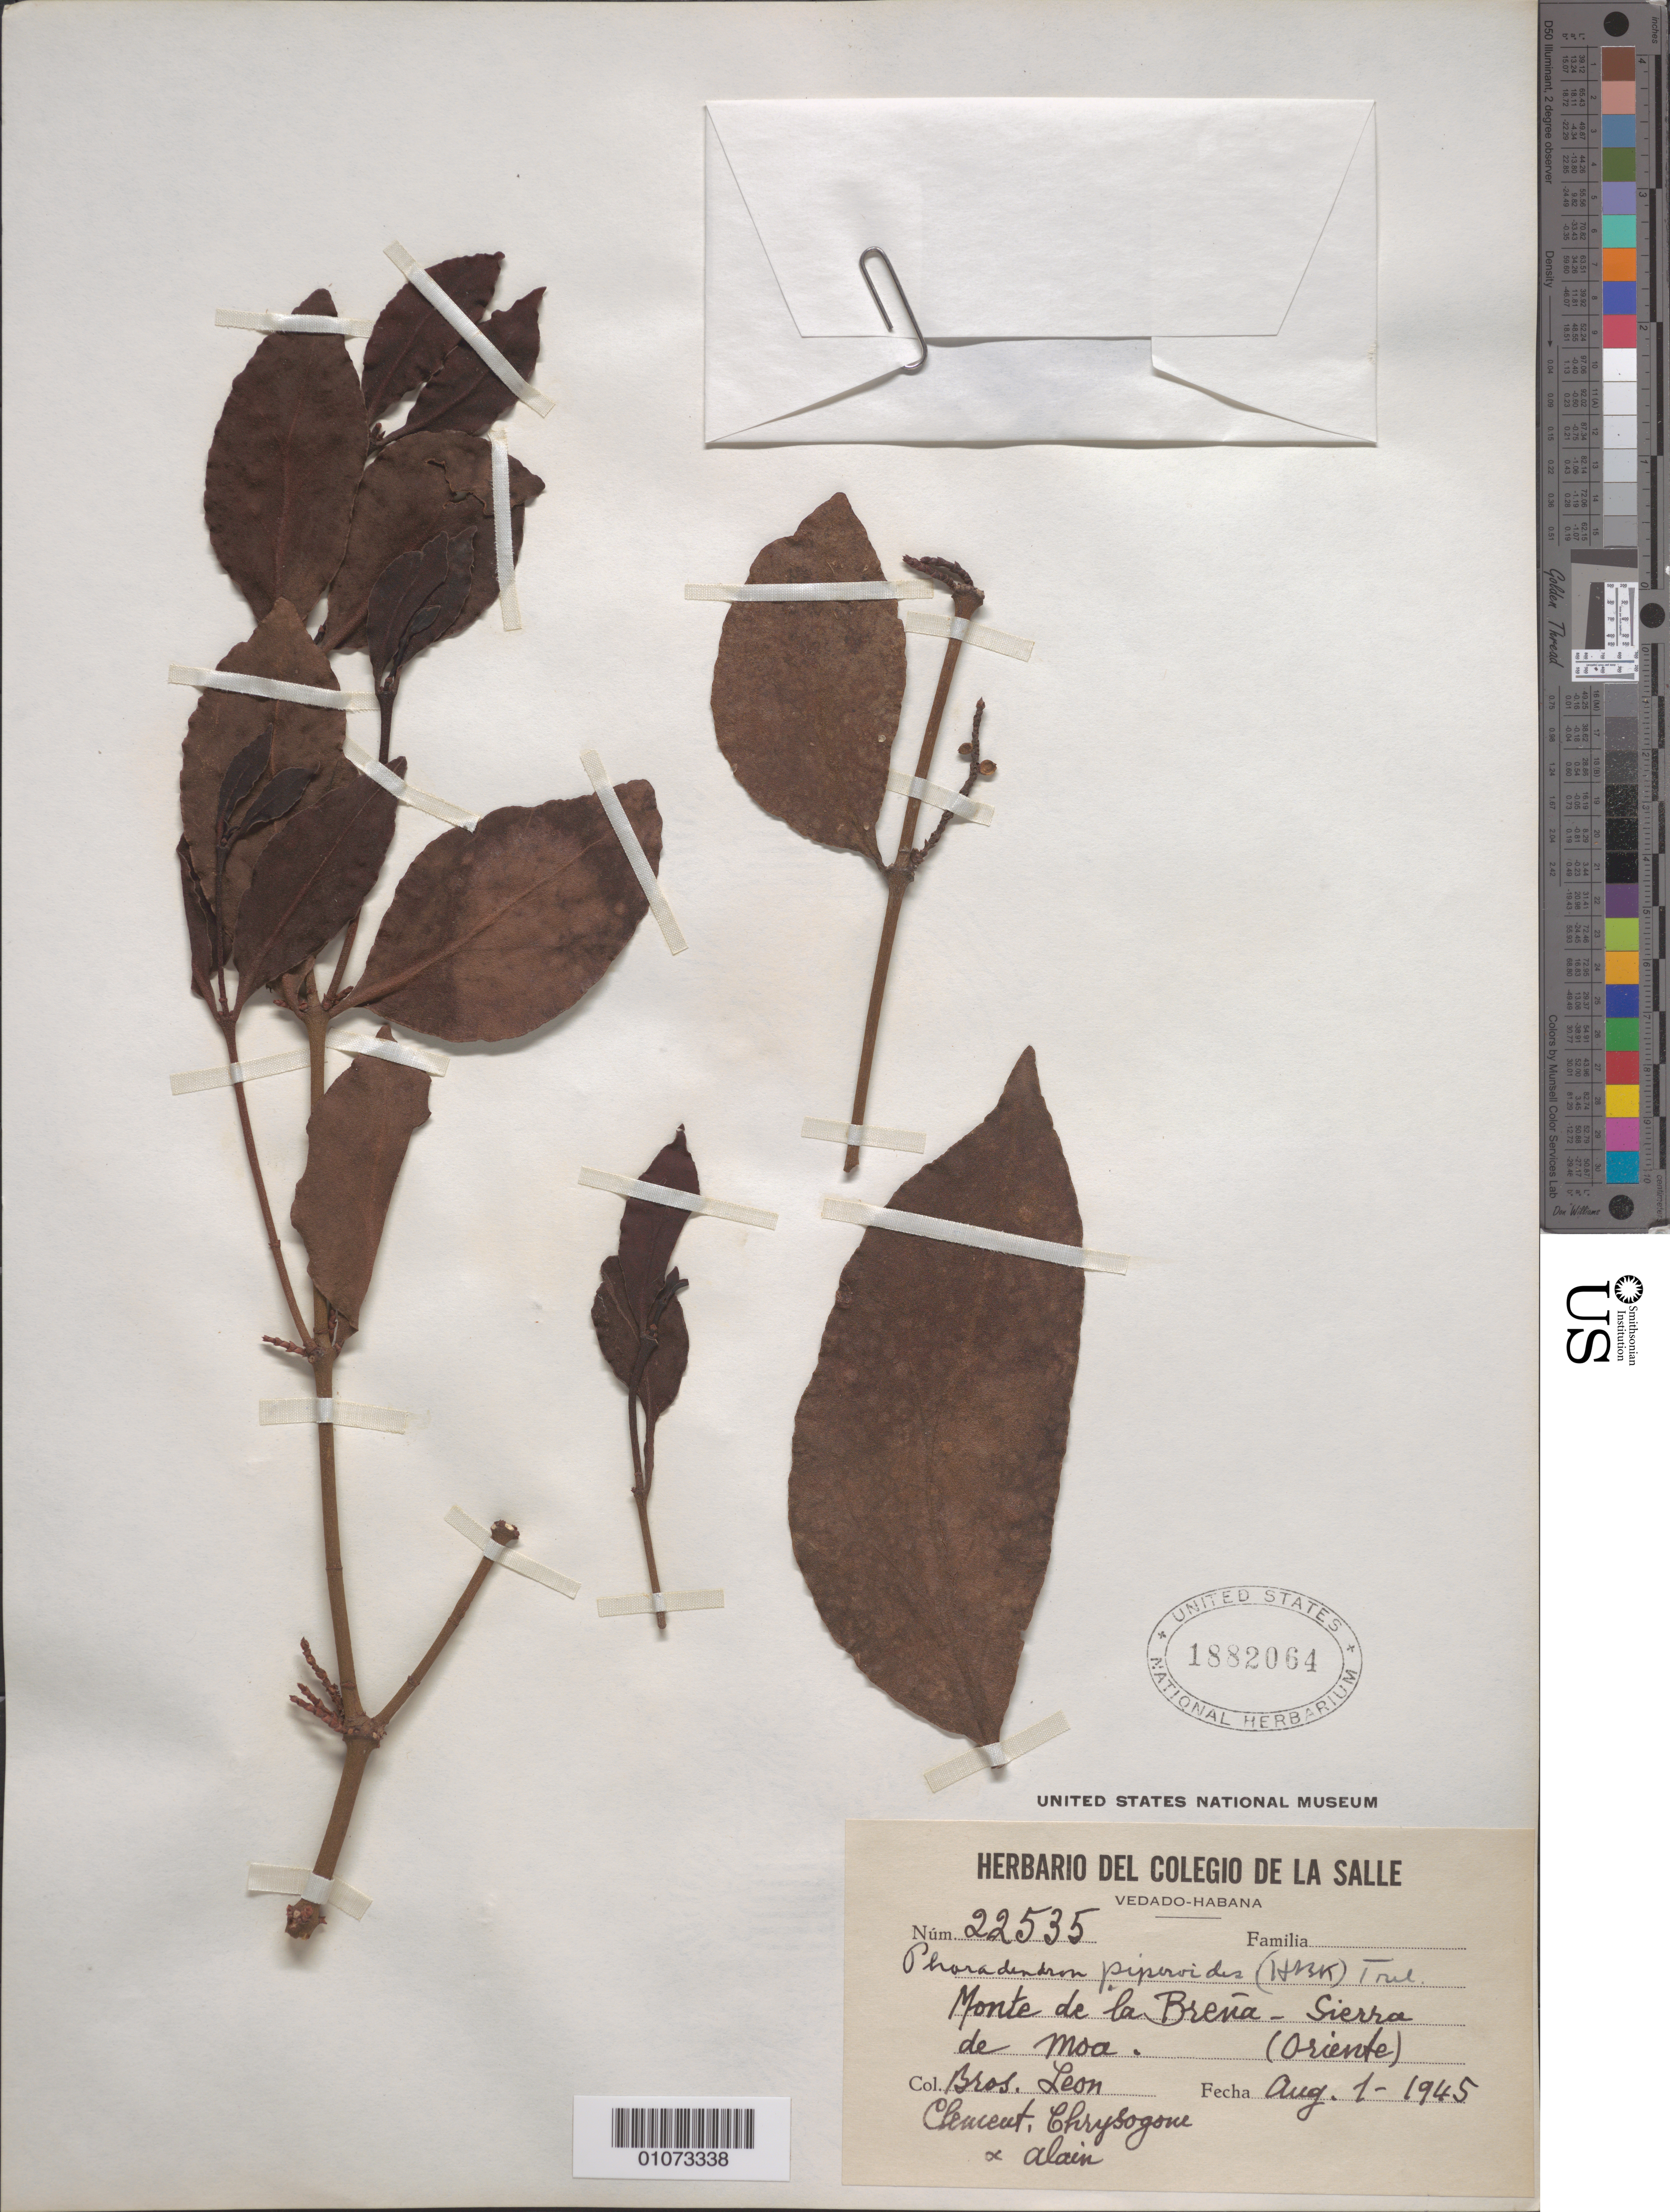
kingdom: Plantae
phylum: Tracheophyta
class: Magnoliopsida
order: Santalales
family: Viscaceae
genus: Phoradendron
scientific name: Phoradendron piperoides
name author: (Kunth) Trel.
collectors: Bro. León, B. Clement & A. H. Liogier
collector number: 22535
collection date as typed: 01 Aug 1945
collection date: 1945-08-01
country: Cuba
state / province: Holguín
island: Cuba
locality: Monte de la Brena, Sierra de Moa Oriente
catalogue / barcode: US 1882064